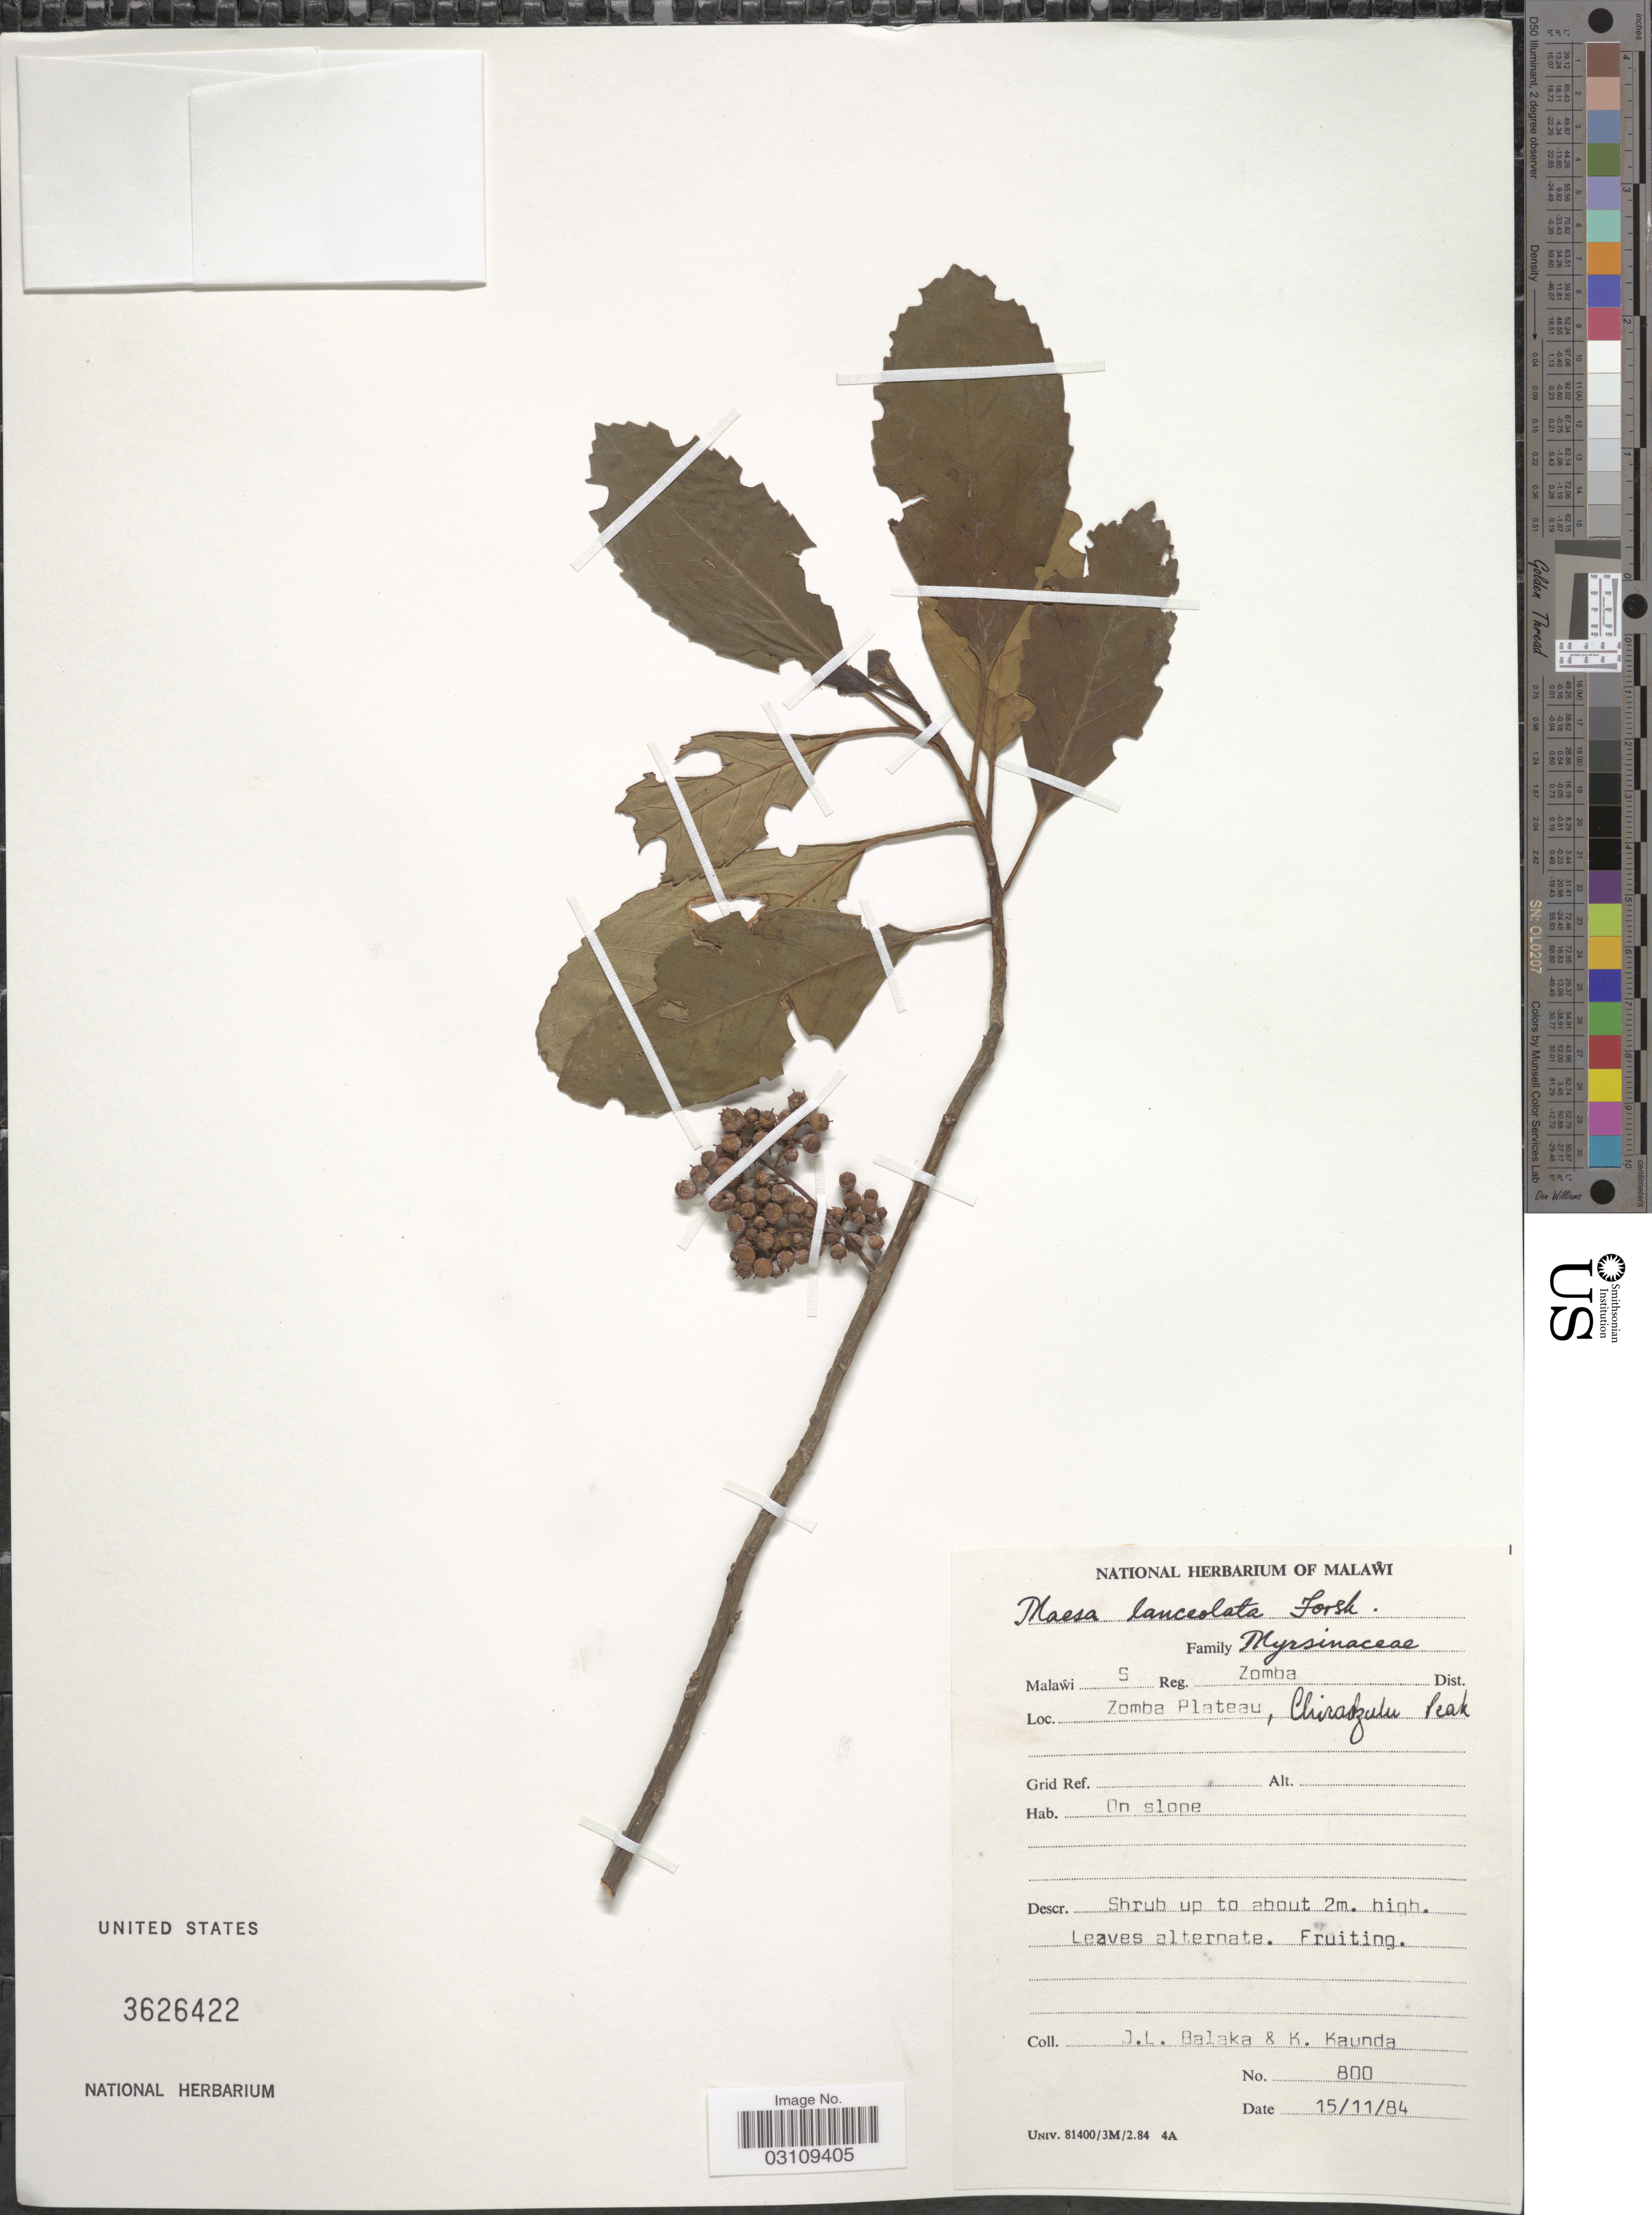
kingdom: Plantae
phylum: Tracheophyta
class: Magnoliopsida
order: Ericales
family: Primulaceae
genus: Maesa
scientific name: Maesa lanceolata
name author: Forssk.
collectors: J. Balaka & K. Kaunda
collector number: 800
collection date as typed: Transcribed d/m/y: 15/11/84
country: Malawi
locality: Malawi S Reg. Zomba Dist., Zomba Plateau, Chiradzulu peak, South side of Chiradzulu Peak.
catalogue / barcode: US 3626422